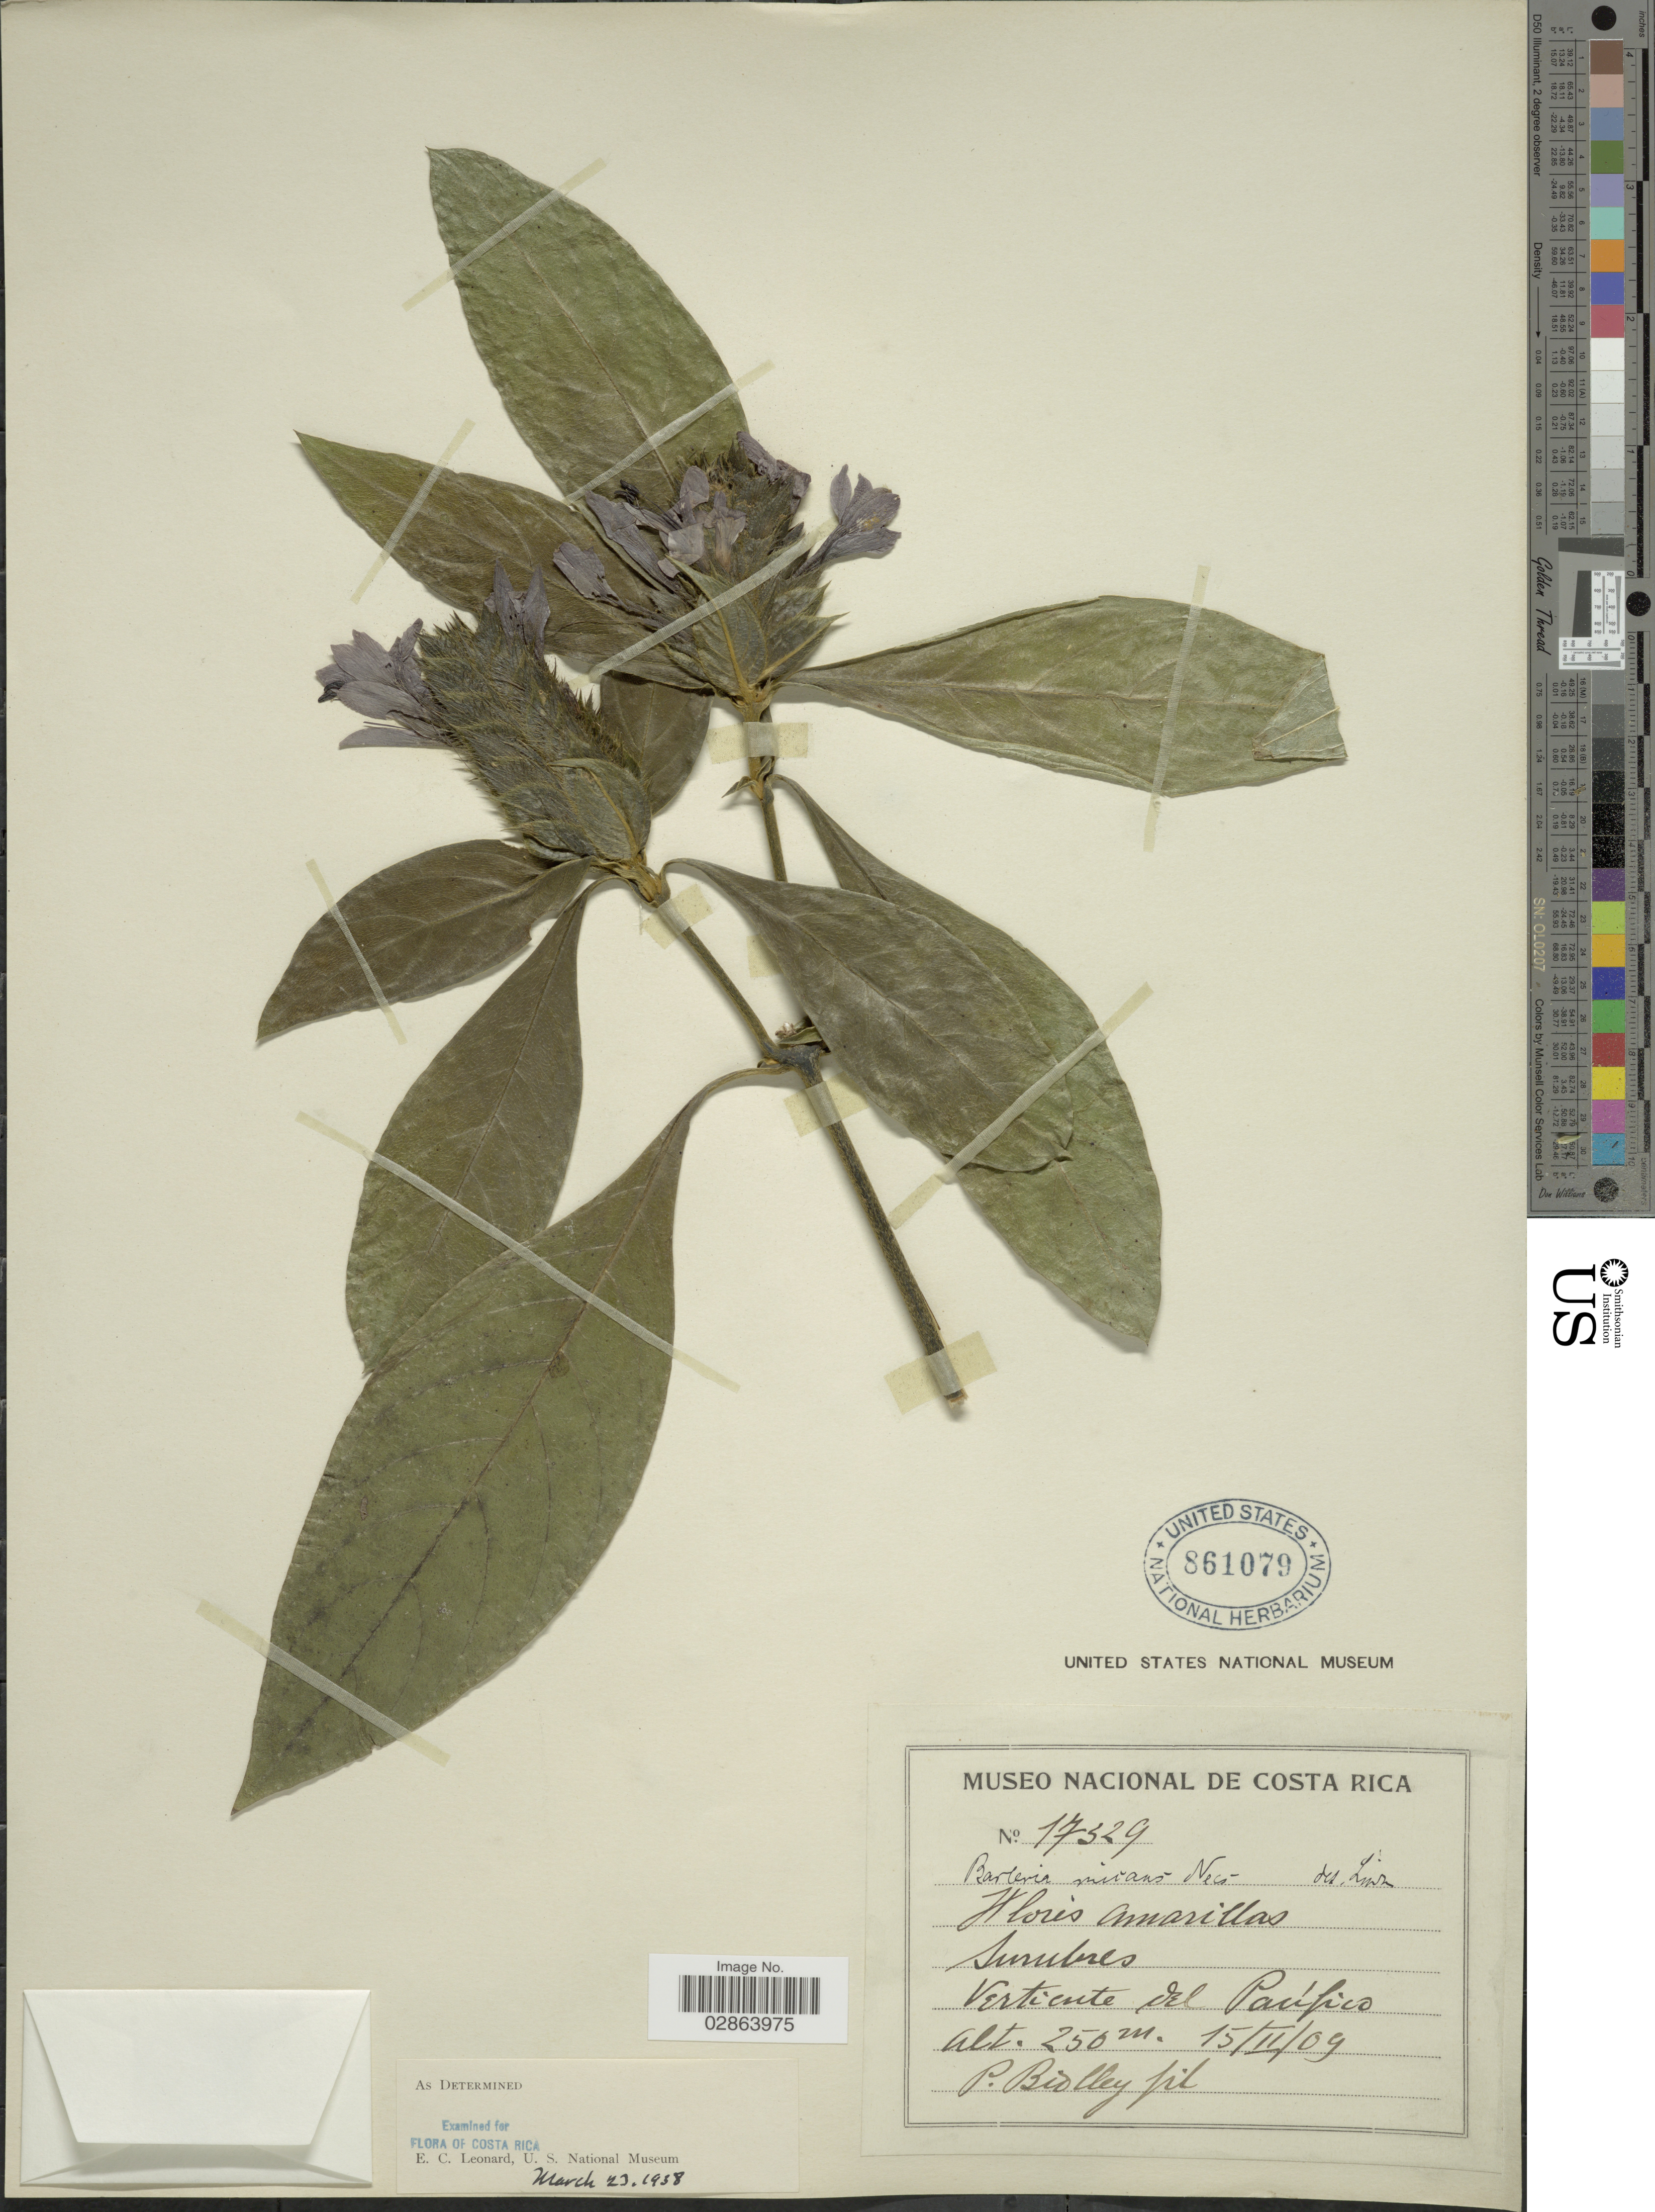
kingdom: Plantae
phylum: Tracheophyta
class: Magnoliopsida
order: Lamiales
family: Acanthaceae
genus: Barleria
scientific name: Barleria oenotheroides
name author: Dum. Cours.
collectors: P. Biolley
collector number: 17329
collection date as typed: Transcribed d/m/y: 15/2/9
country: Costa Rica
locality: Surubres, Vertiente del Pacífico.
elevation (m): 250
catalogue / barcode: US 861079